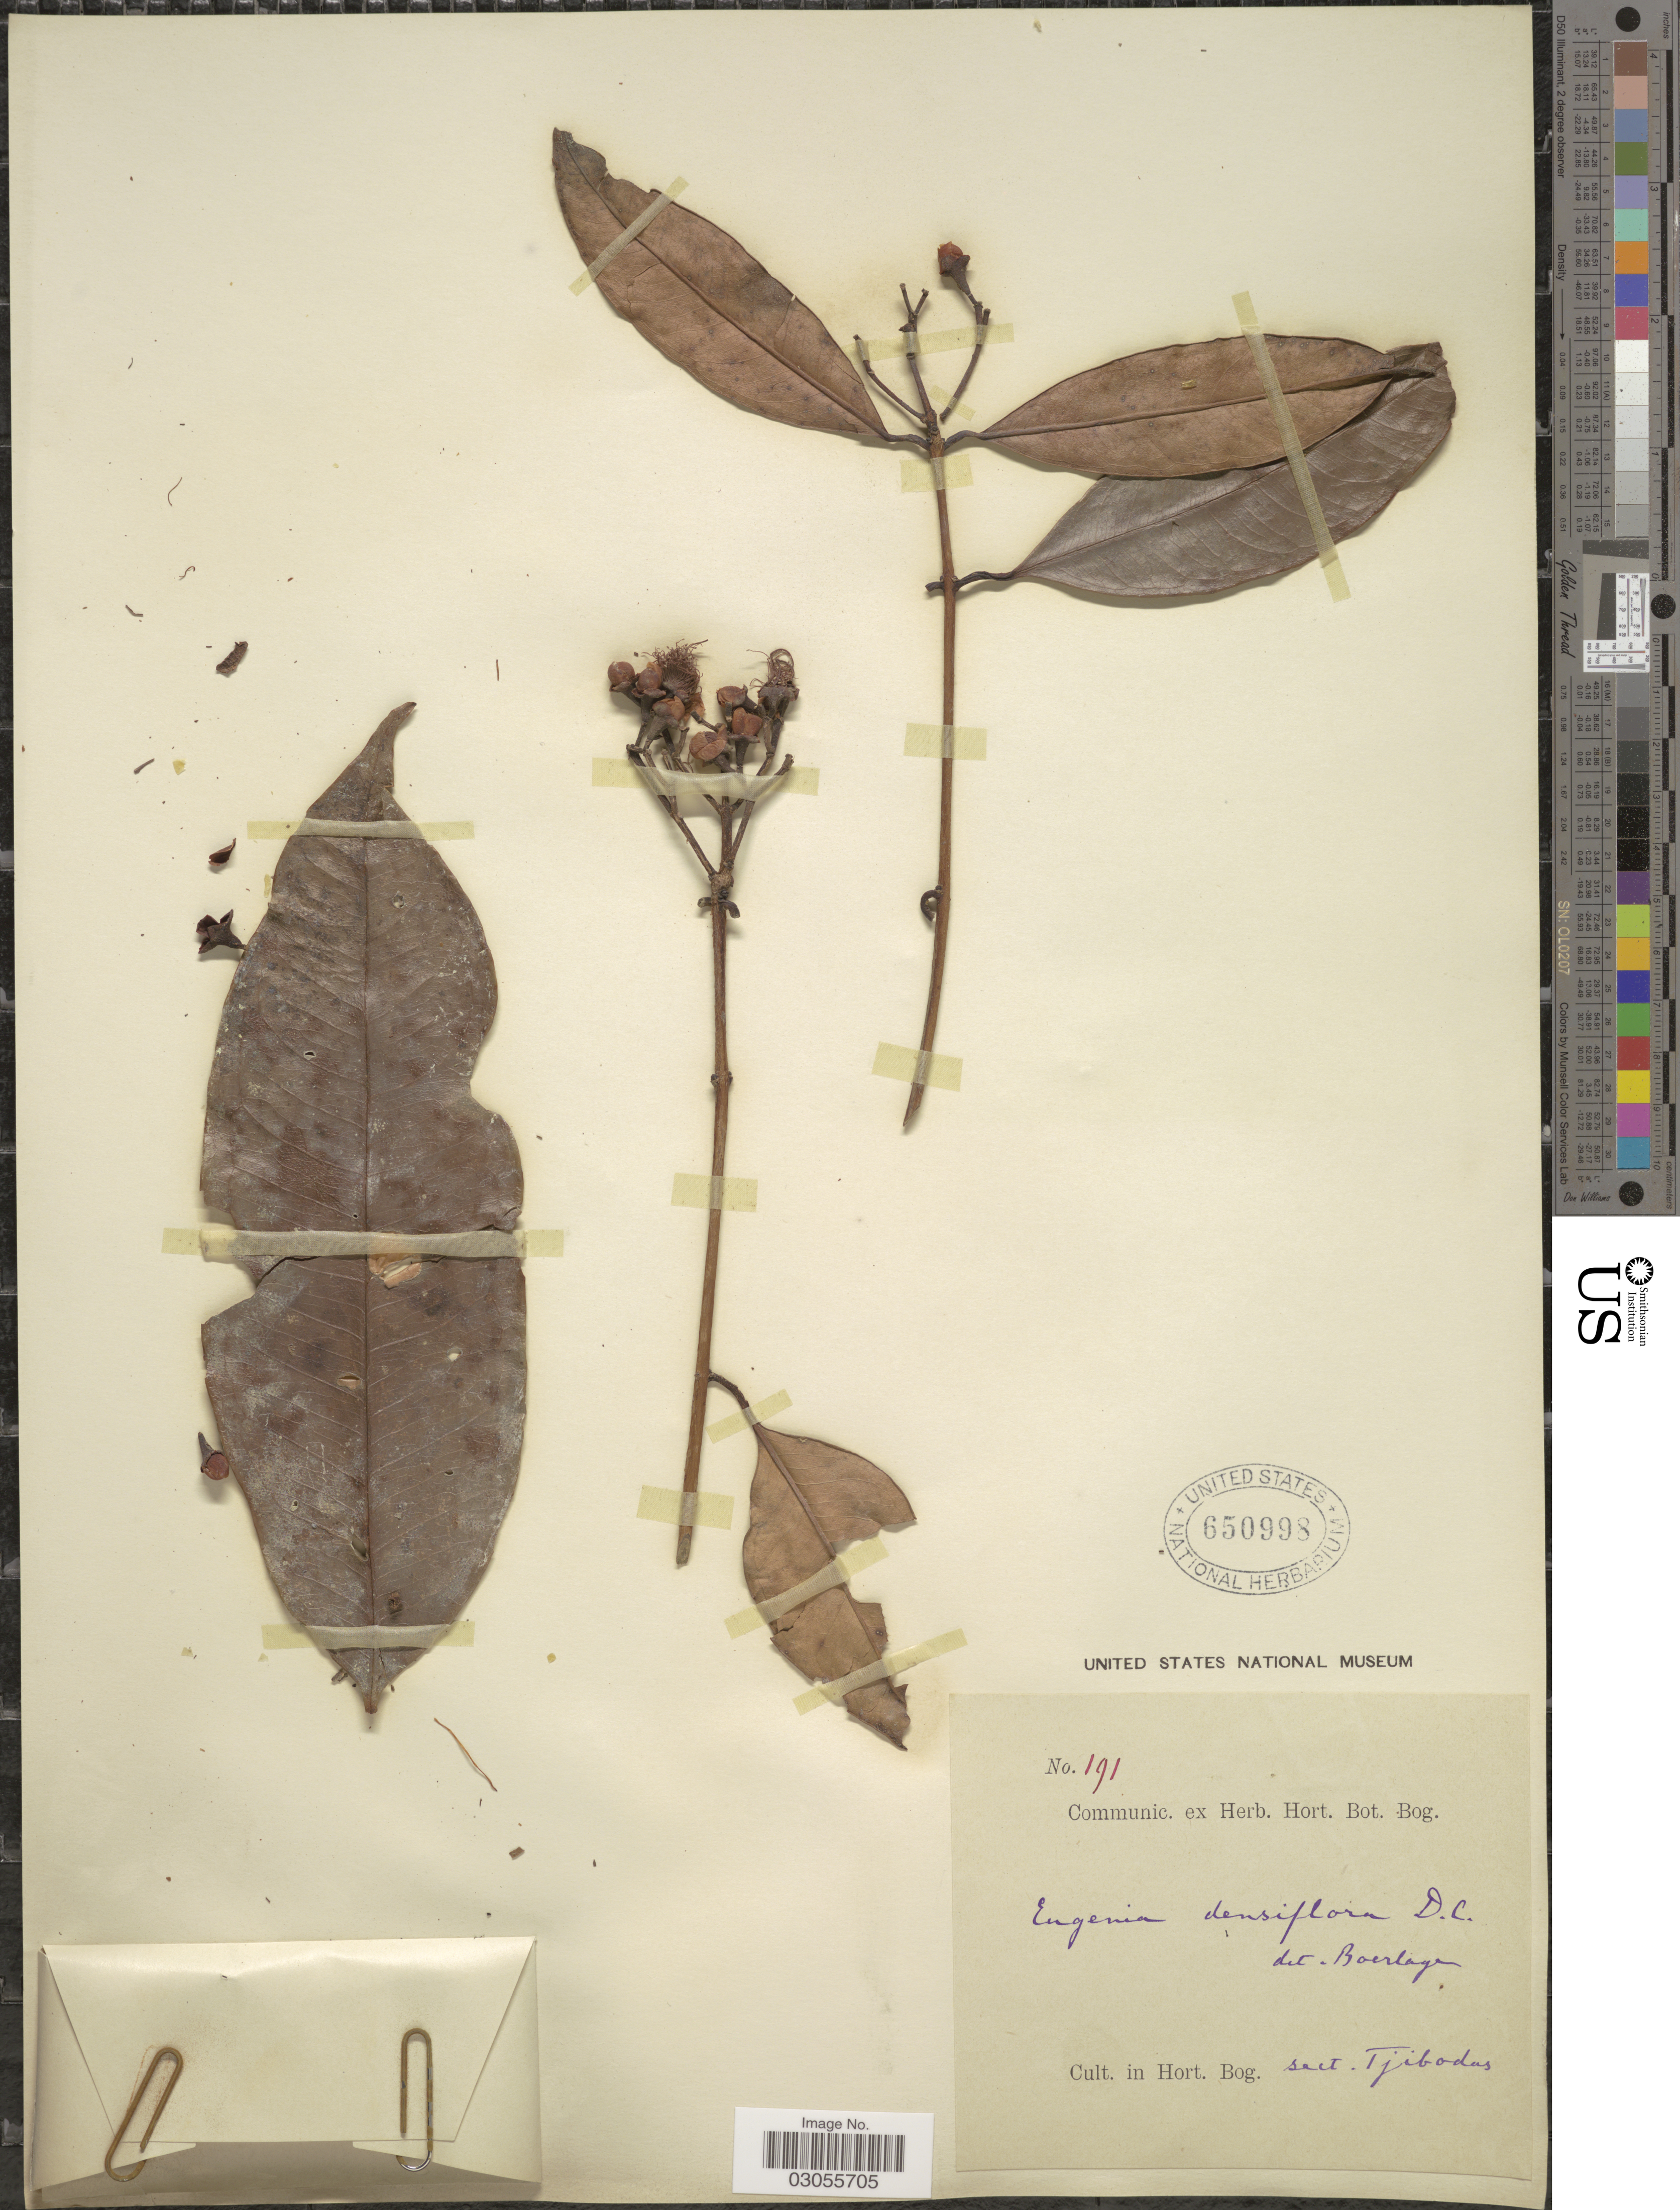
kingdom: Plantae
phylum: Tracheophyta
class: Magnoliopsida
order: Myrtales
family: Myrtaceae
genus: Syzygium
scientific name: Syzygium pycnanthum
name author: Merr. & L.M. Perry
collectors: ex herb. Hort. Bot. Bog.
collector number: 191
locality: Hort. Bog. Sect. Tjibodas.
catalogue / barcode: US 650998